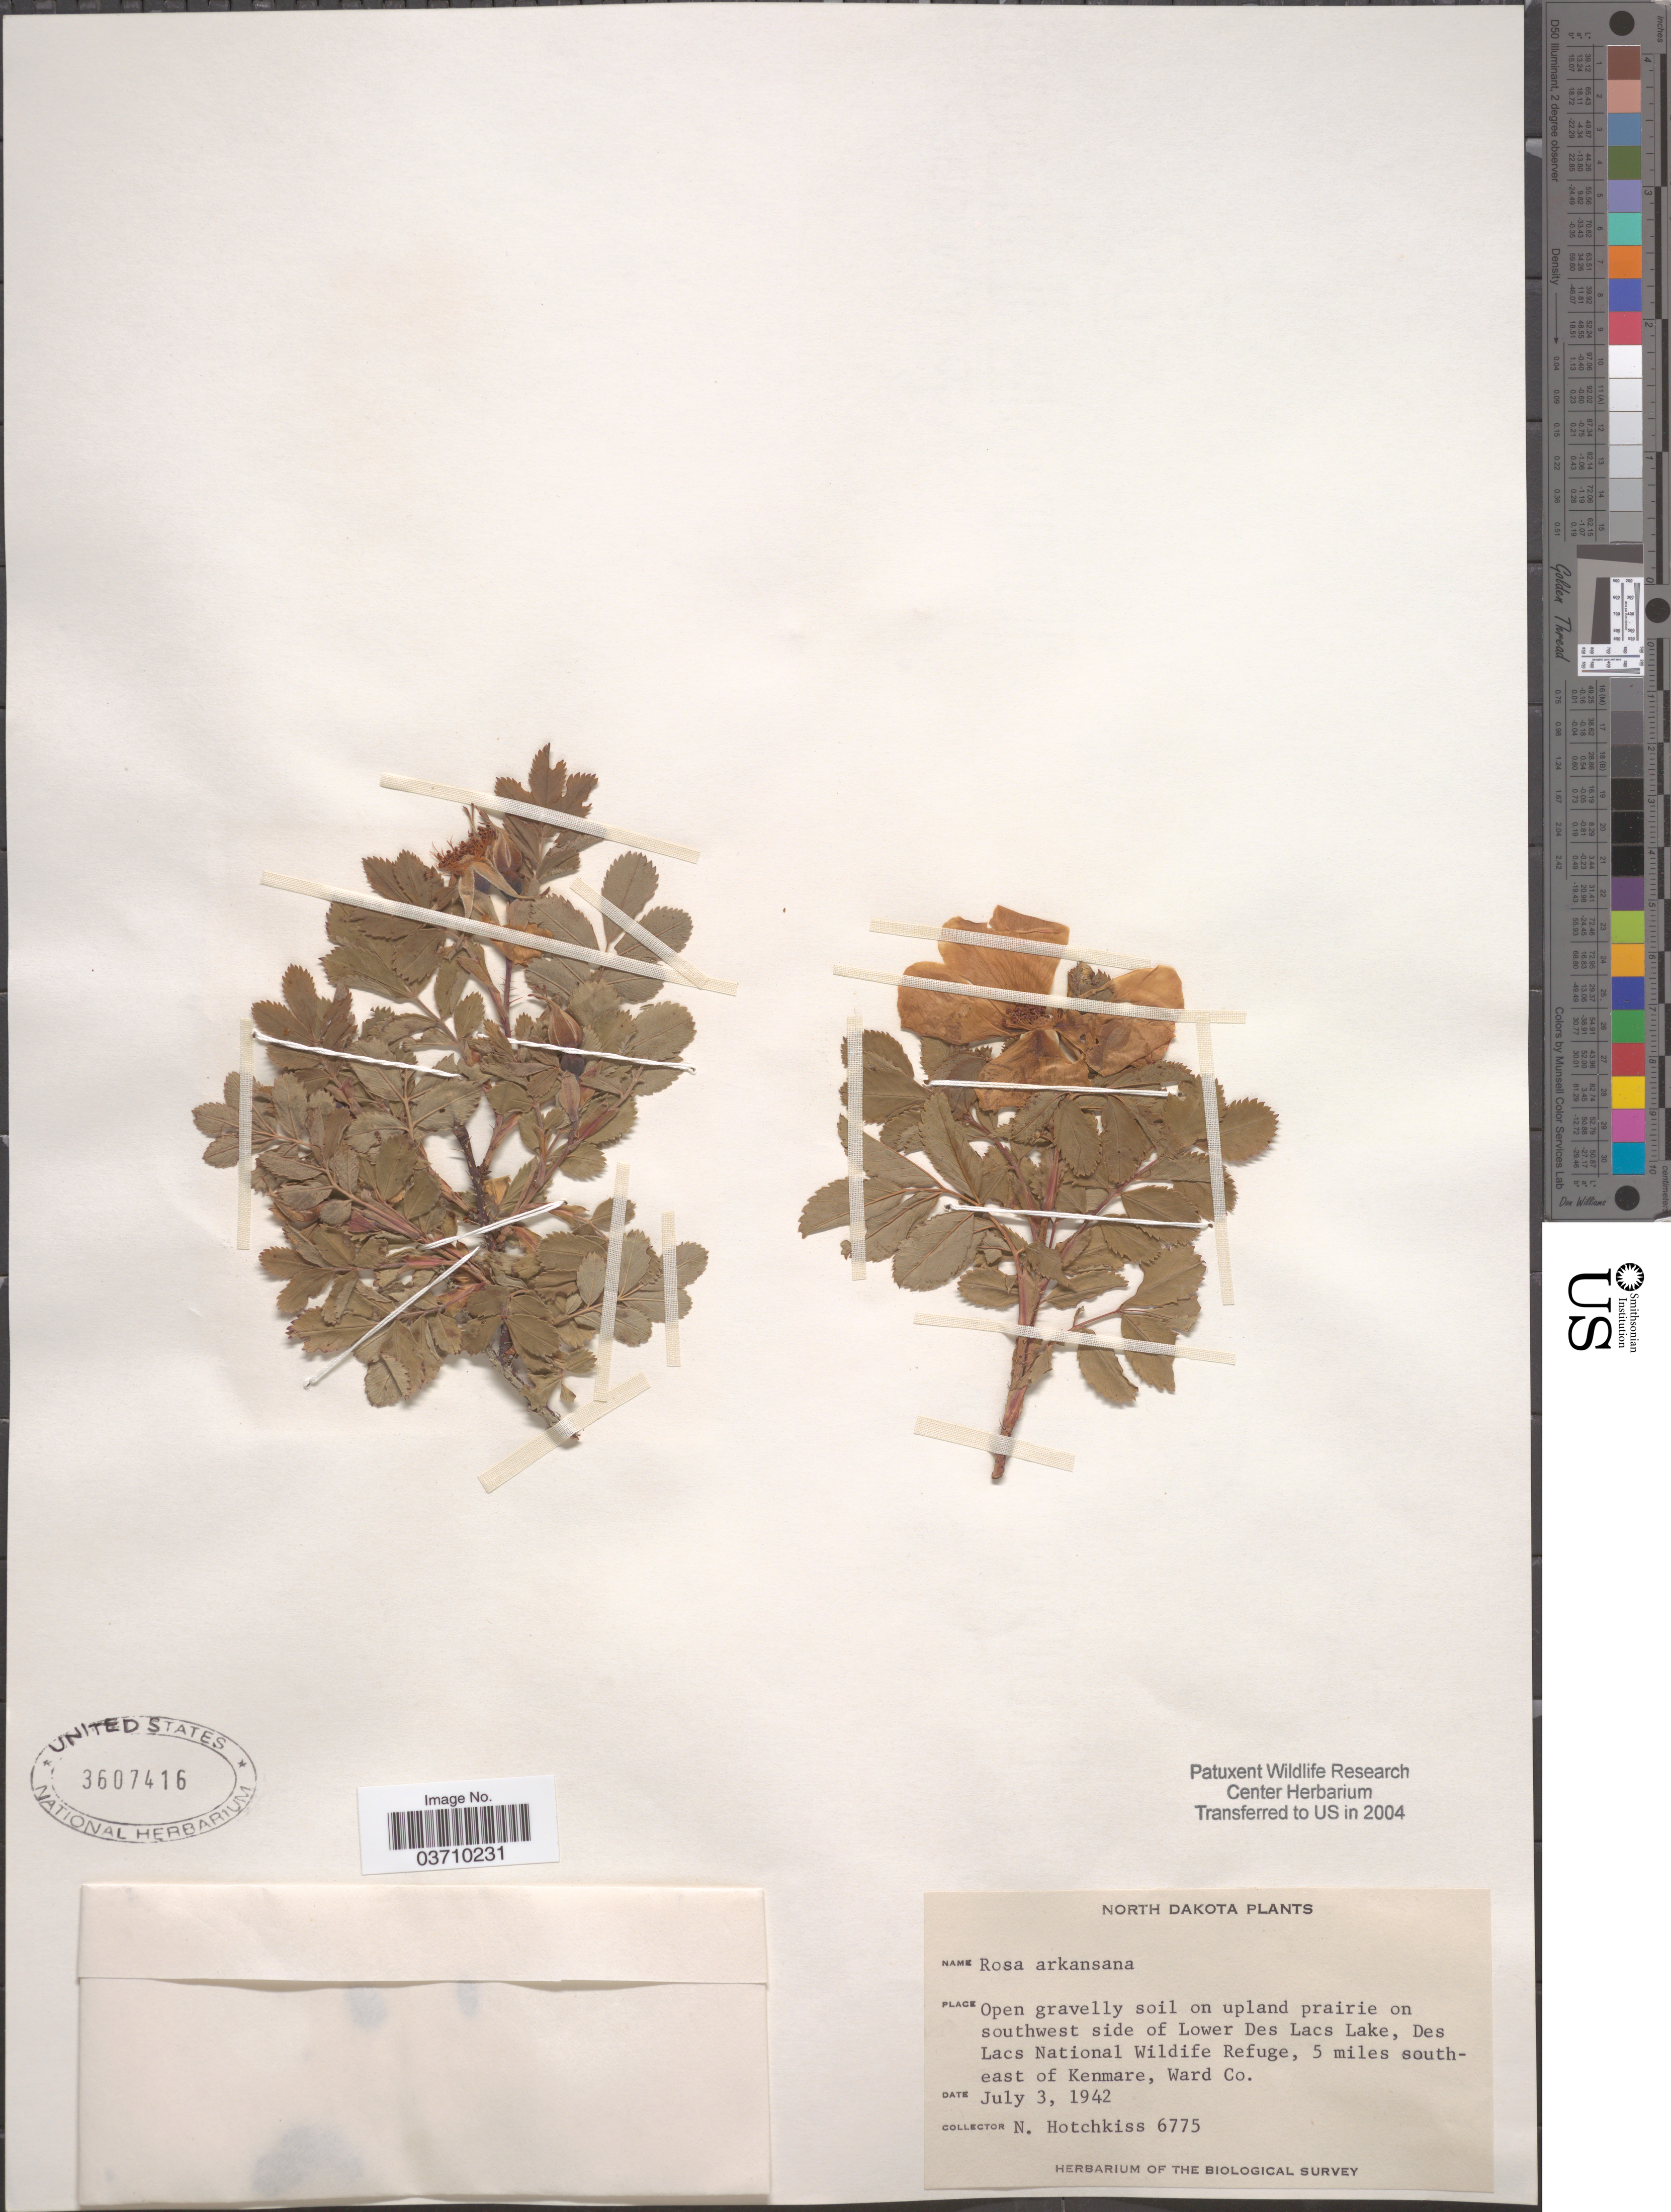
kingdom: Plantae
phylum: Tracheophyta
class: Magnoliopsida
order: Rosales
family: Rosaceae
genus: Rosa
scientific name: Rosa arkansana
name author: Porter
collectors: N. Hotchkiss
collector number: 6775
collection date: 1942-07-03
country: United States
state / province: North Dakota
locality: Southwest side of Lower Des Lacs Lake, Des Lacs National Wildlife Refuge, 5 miles southeast of Kenmare, Ward Co.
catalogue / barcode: US 3607416